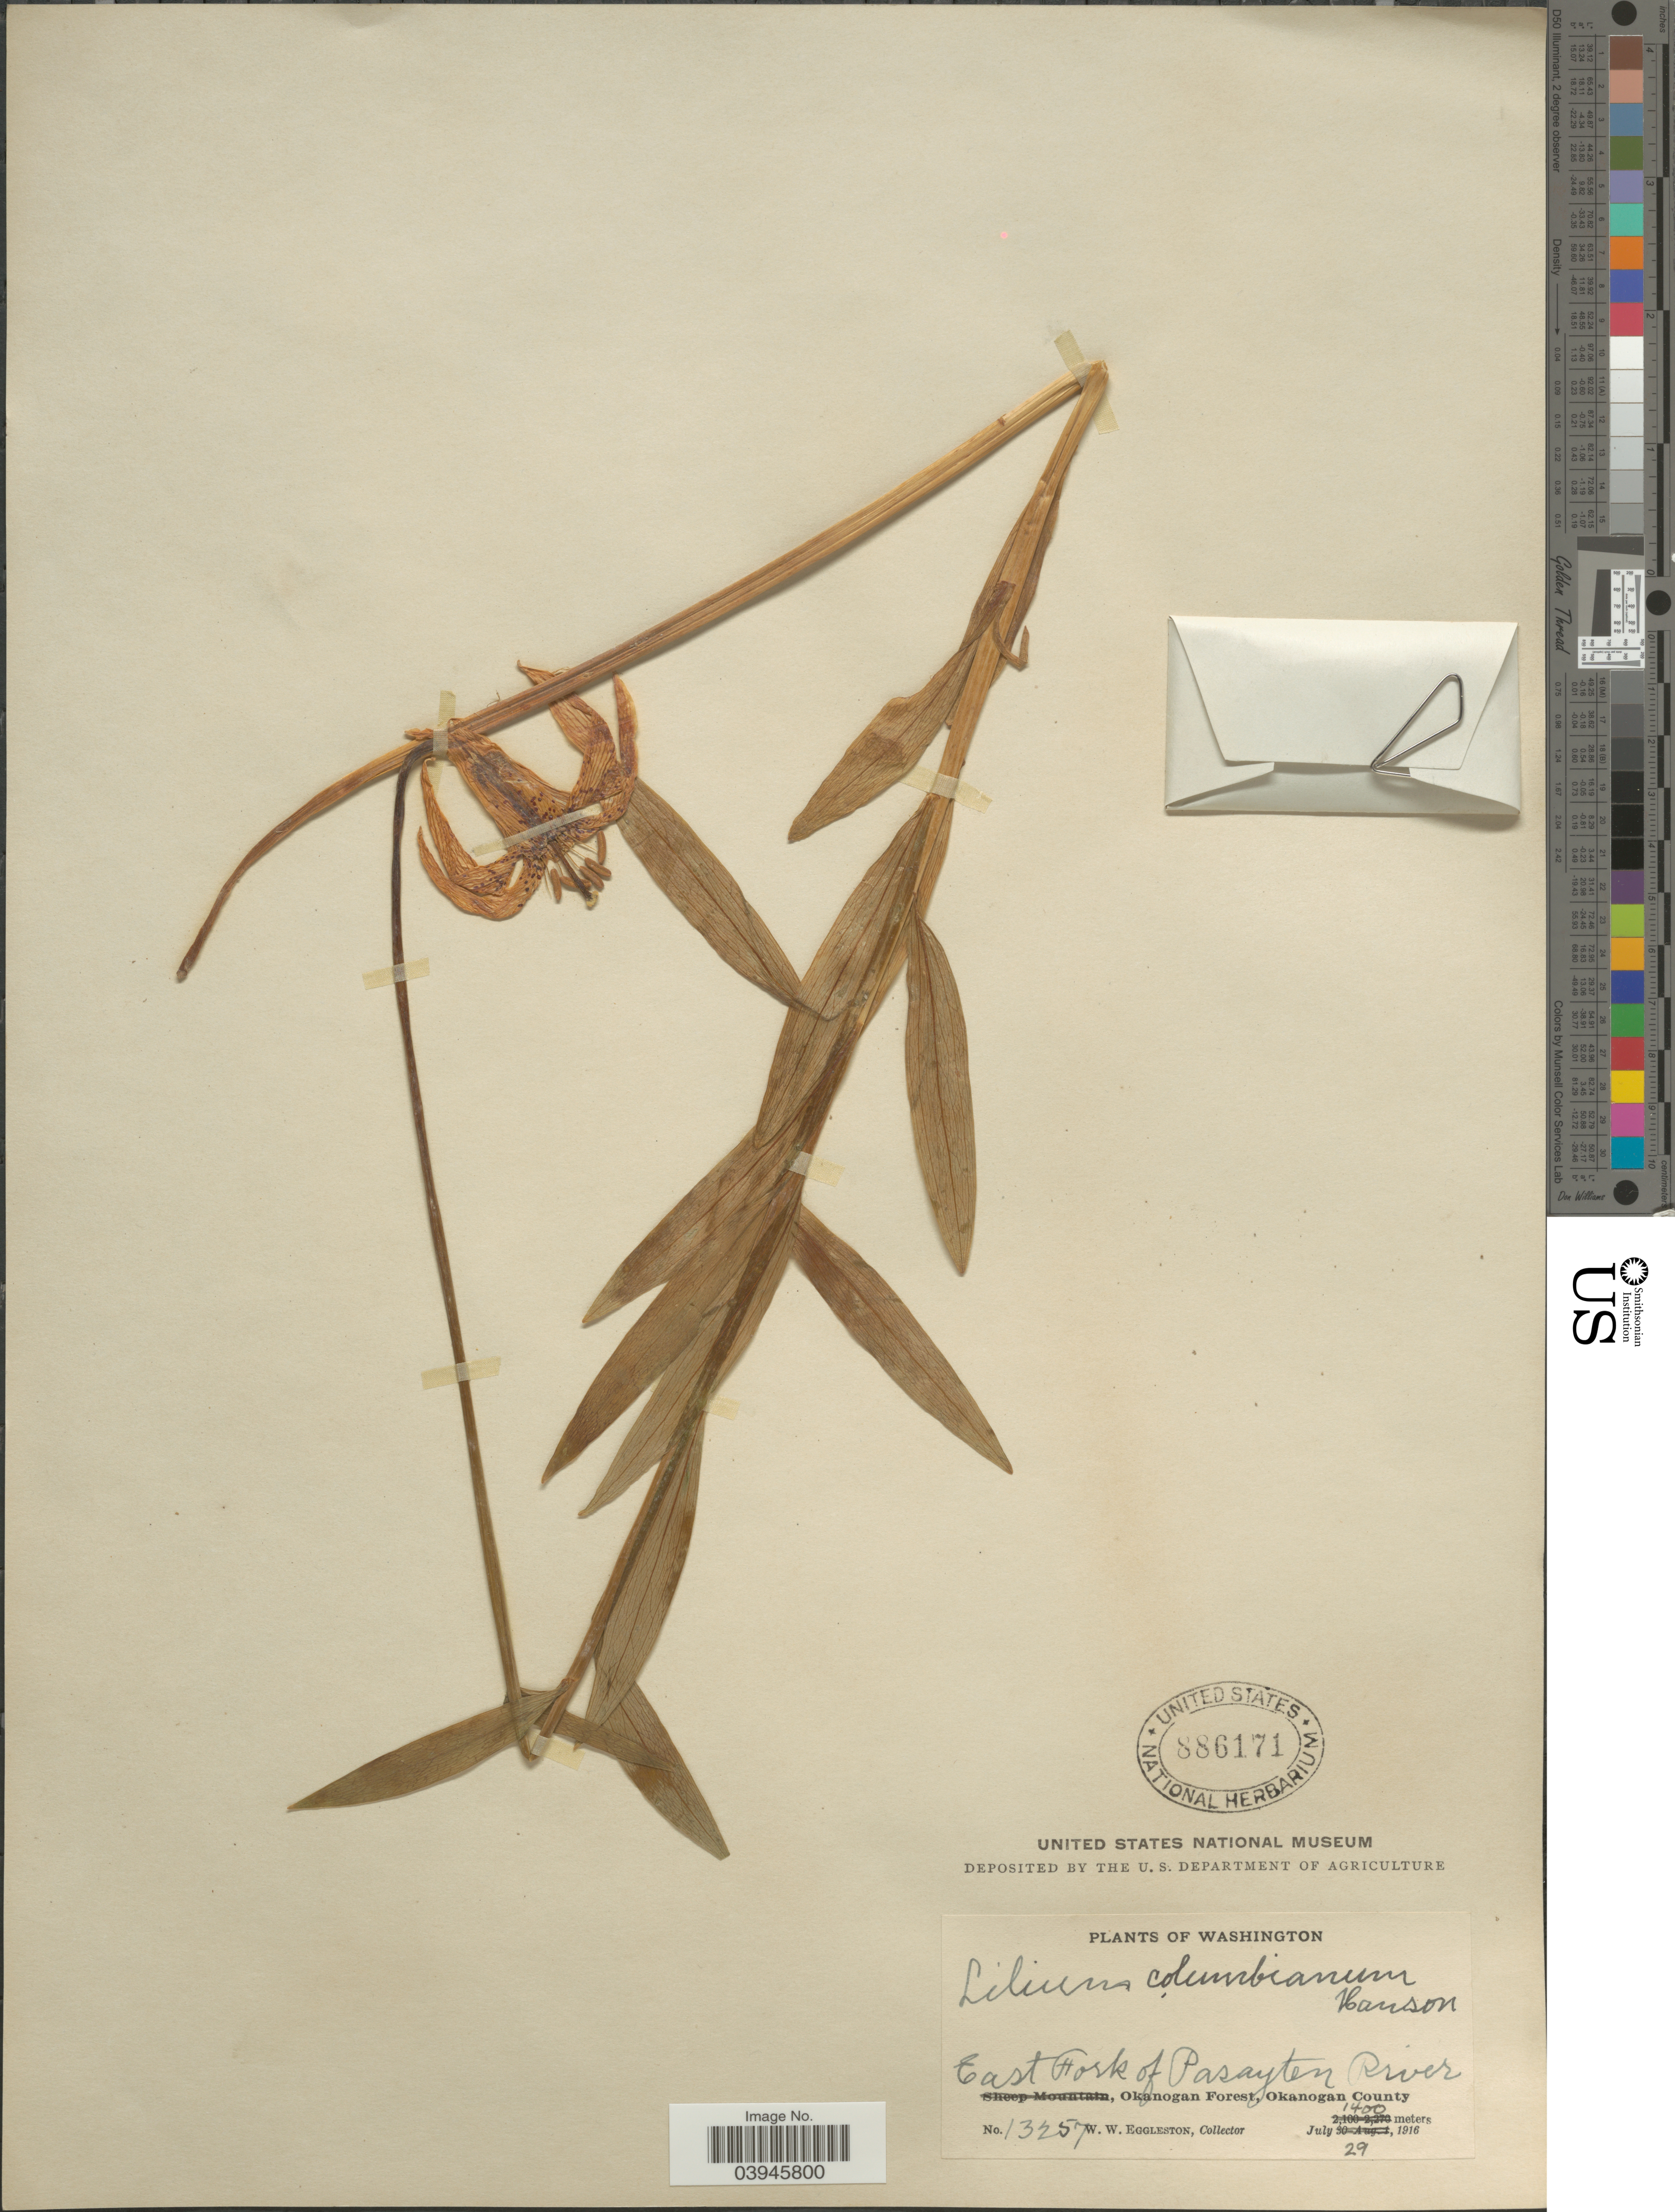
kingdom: Plantae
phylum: Tracheophyta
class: Liliopsida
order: Liliales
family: Liliaceae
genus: Lilium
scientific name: Lilium columbianum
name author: Leichtlin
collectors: W. W. Eggleston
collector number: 13257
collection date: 1916-07-29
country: United States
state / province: Washington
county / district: Okanogan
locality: East Fork of Pasayten River. Okanogan Forest, Okanogan County.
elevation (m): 1400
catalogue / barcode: US 886171